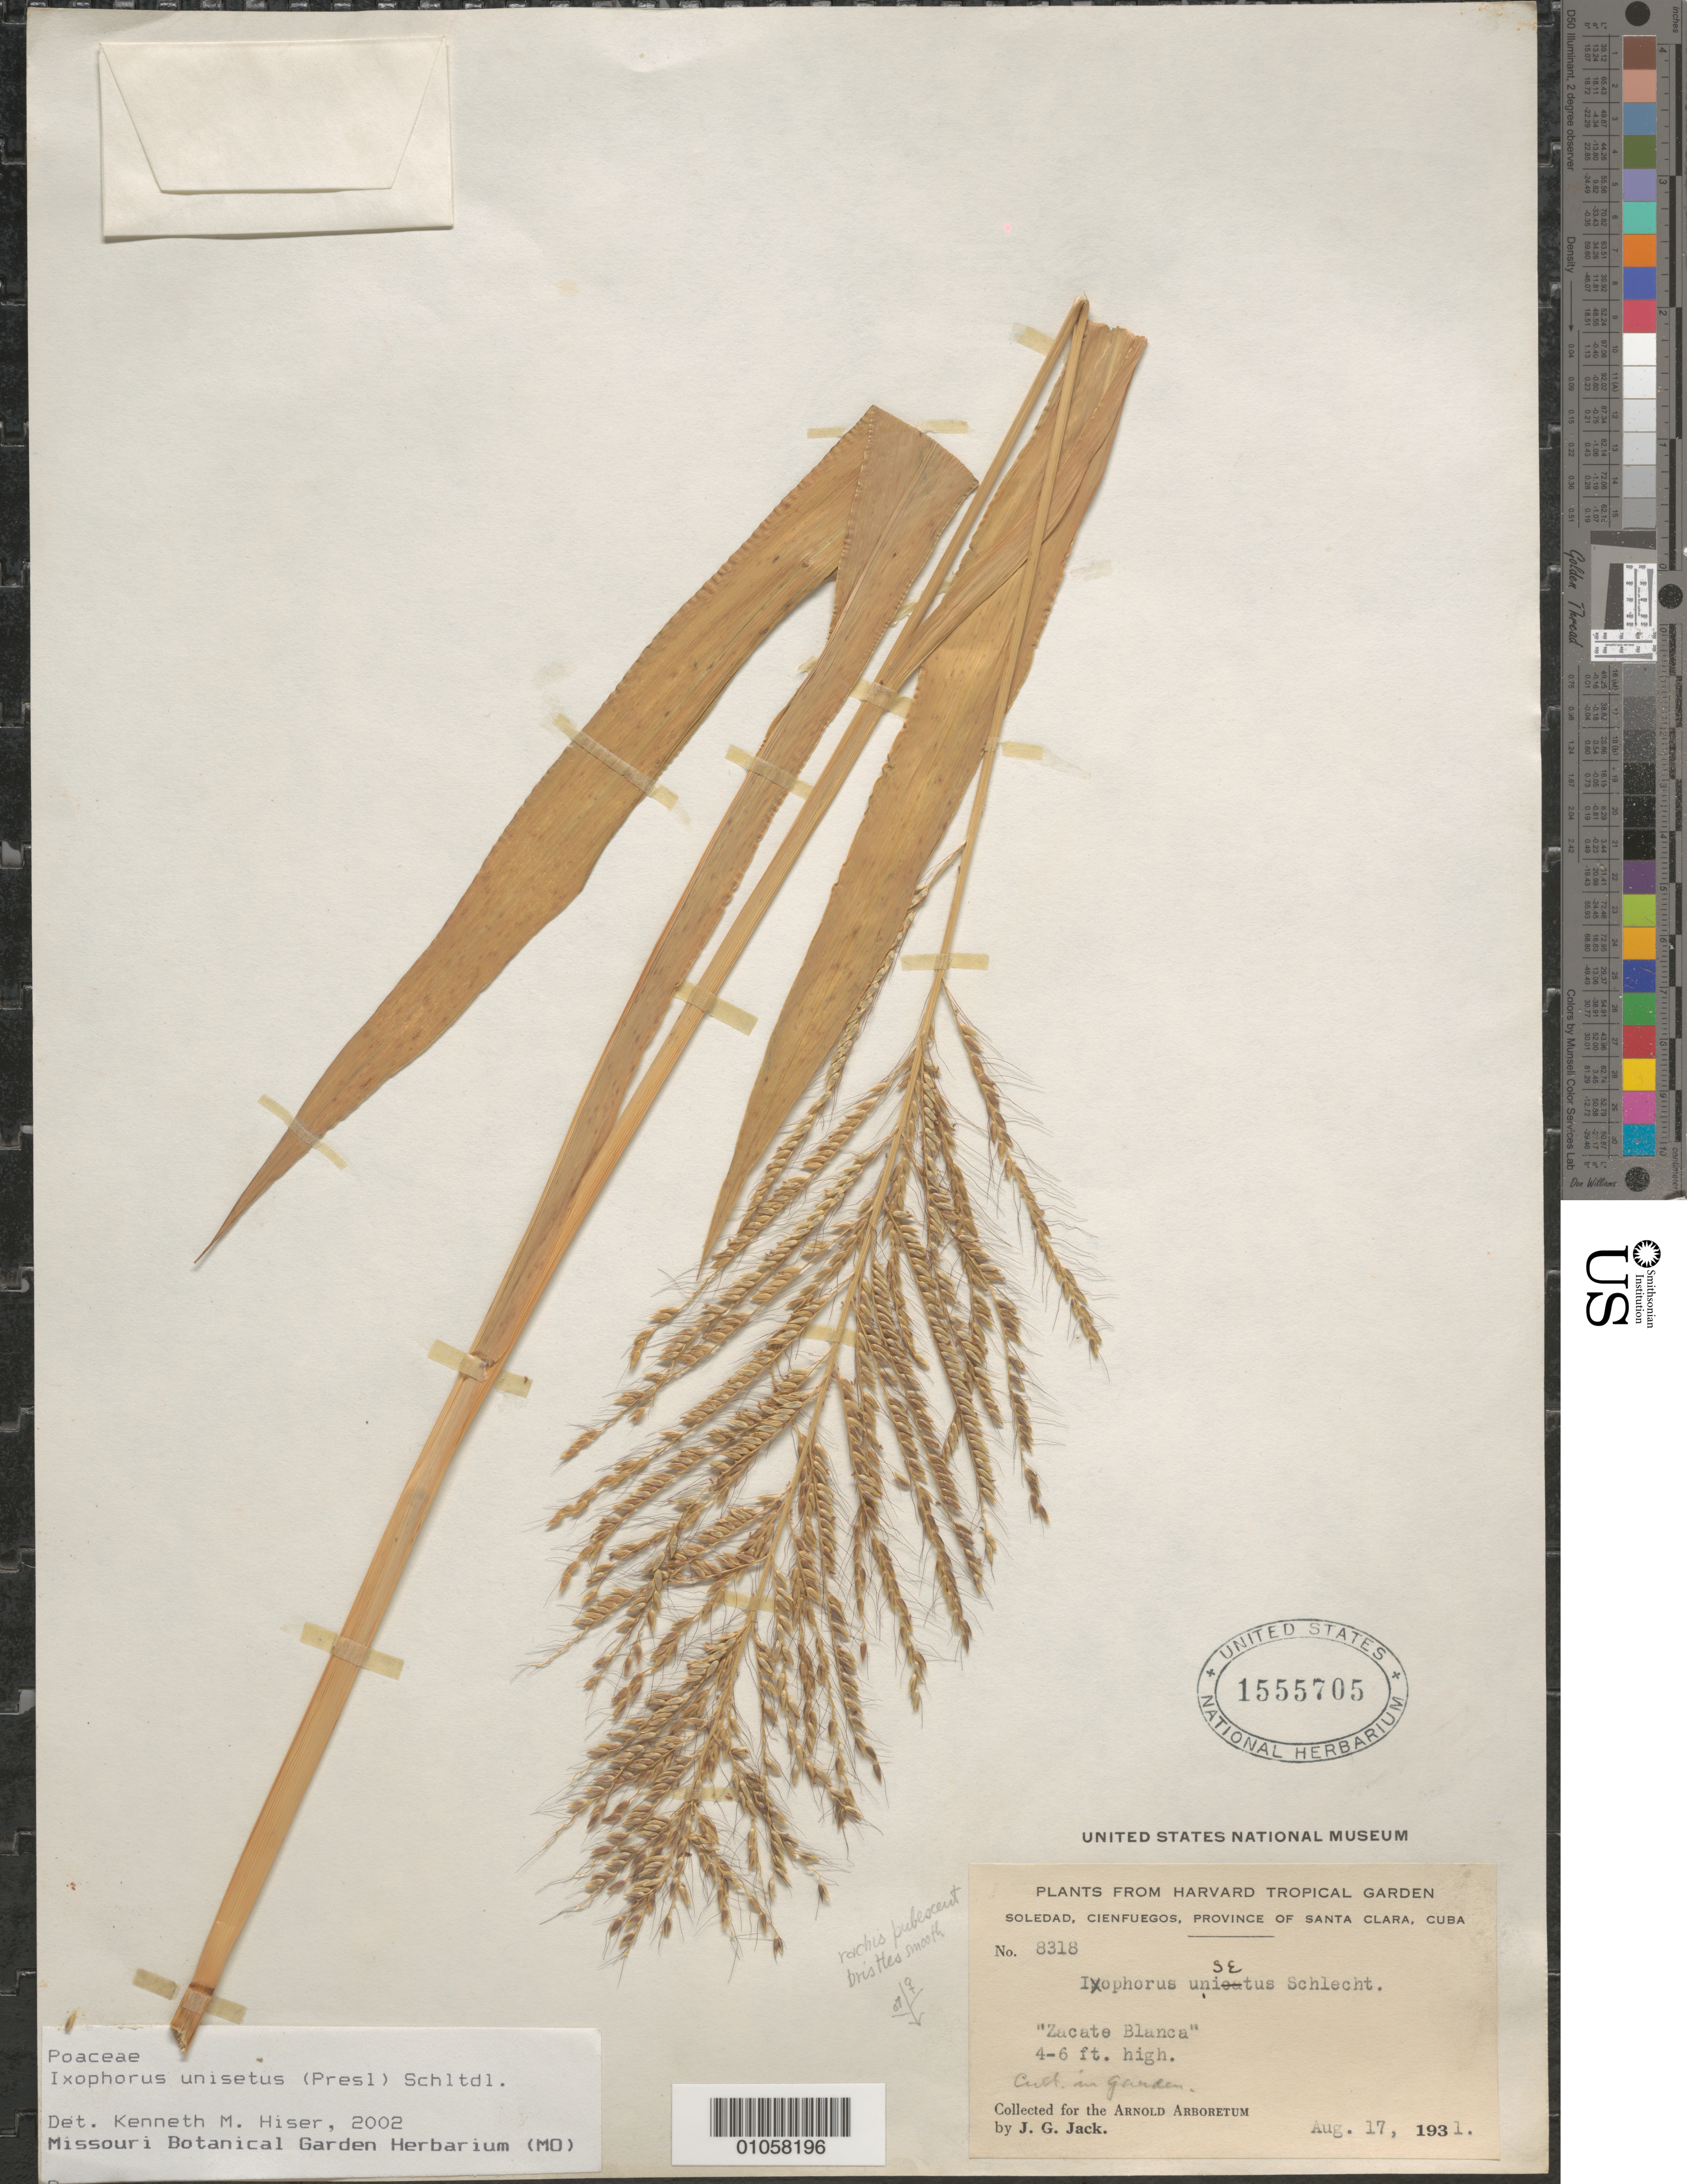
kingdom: Plantae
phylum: Tracheophyta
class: Liliopsida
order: Poales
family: Poaceae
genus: Ixophorus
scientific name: Ixophorus unisetus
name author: (J. Presl) Schltdl.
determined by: Hiser, K.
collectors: J. G. Jack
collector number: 8318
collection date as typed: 17 Aug 1931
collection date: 1931-08-17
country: Cuba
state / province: Cienfuegos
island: Cuba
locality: Soledad, Cienfuegos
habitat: Cultivated in garden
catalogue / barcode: US 1555705